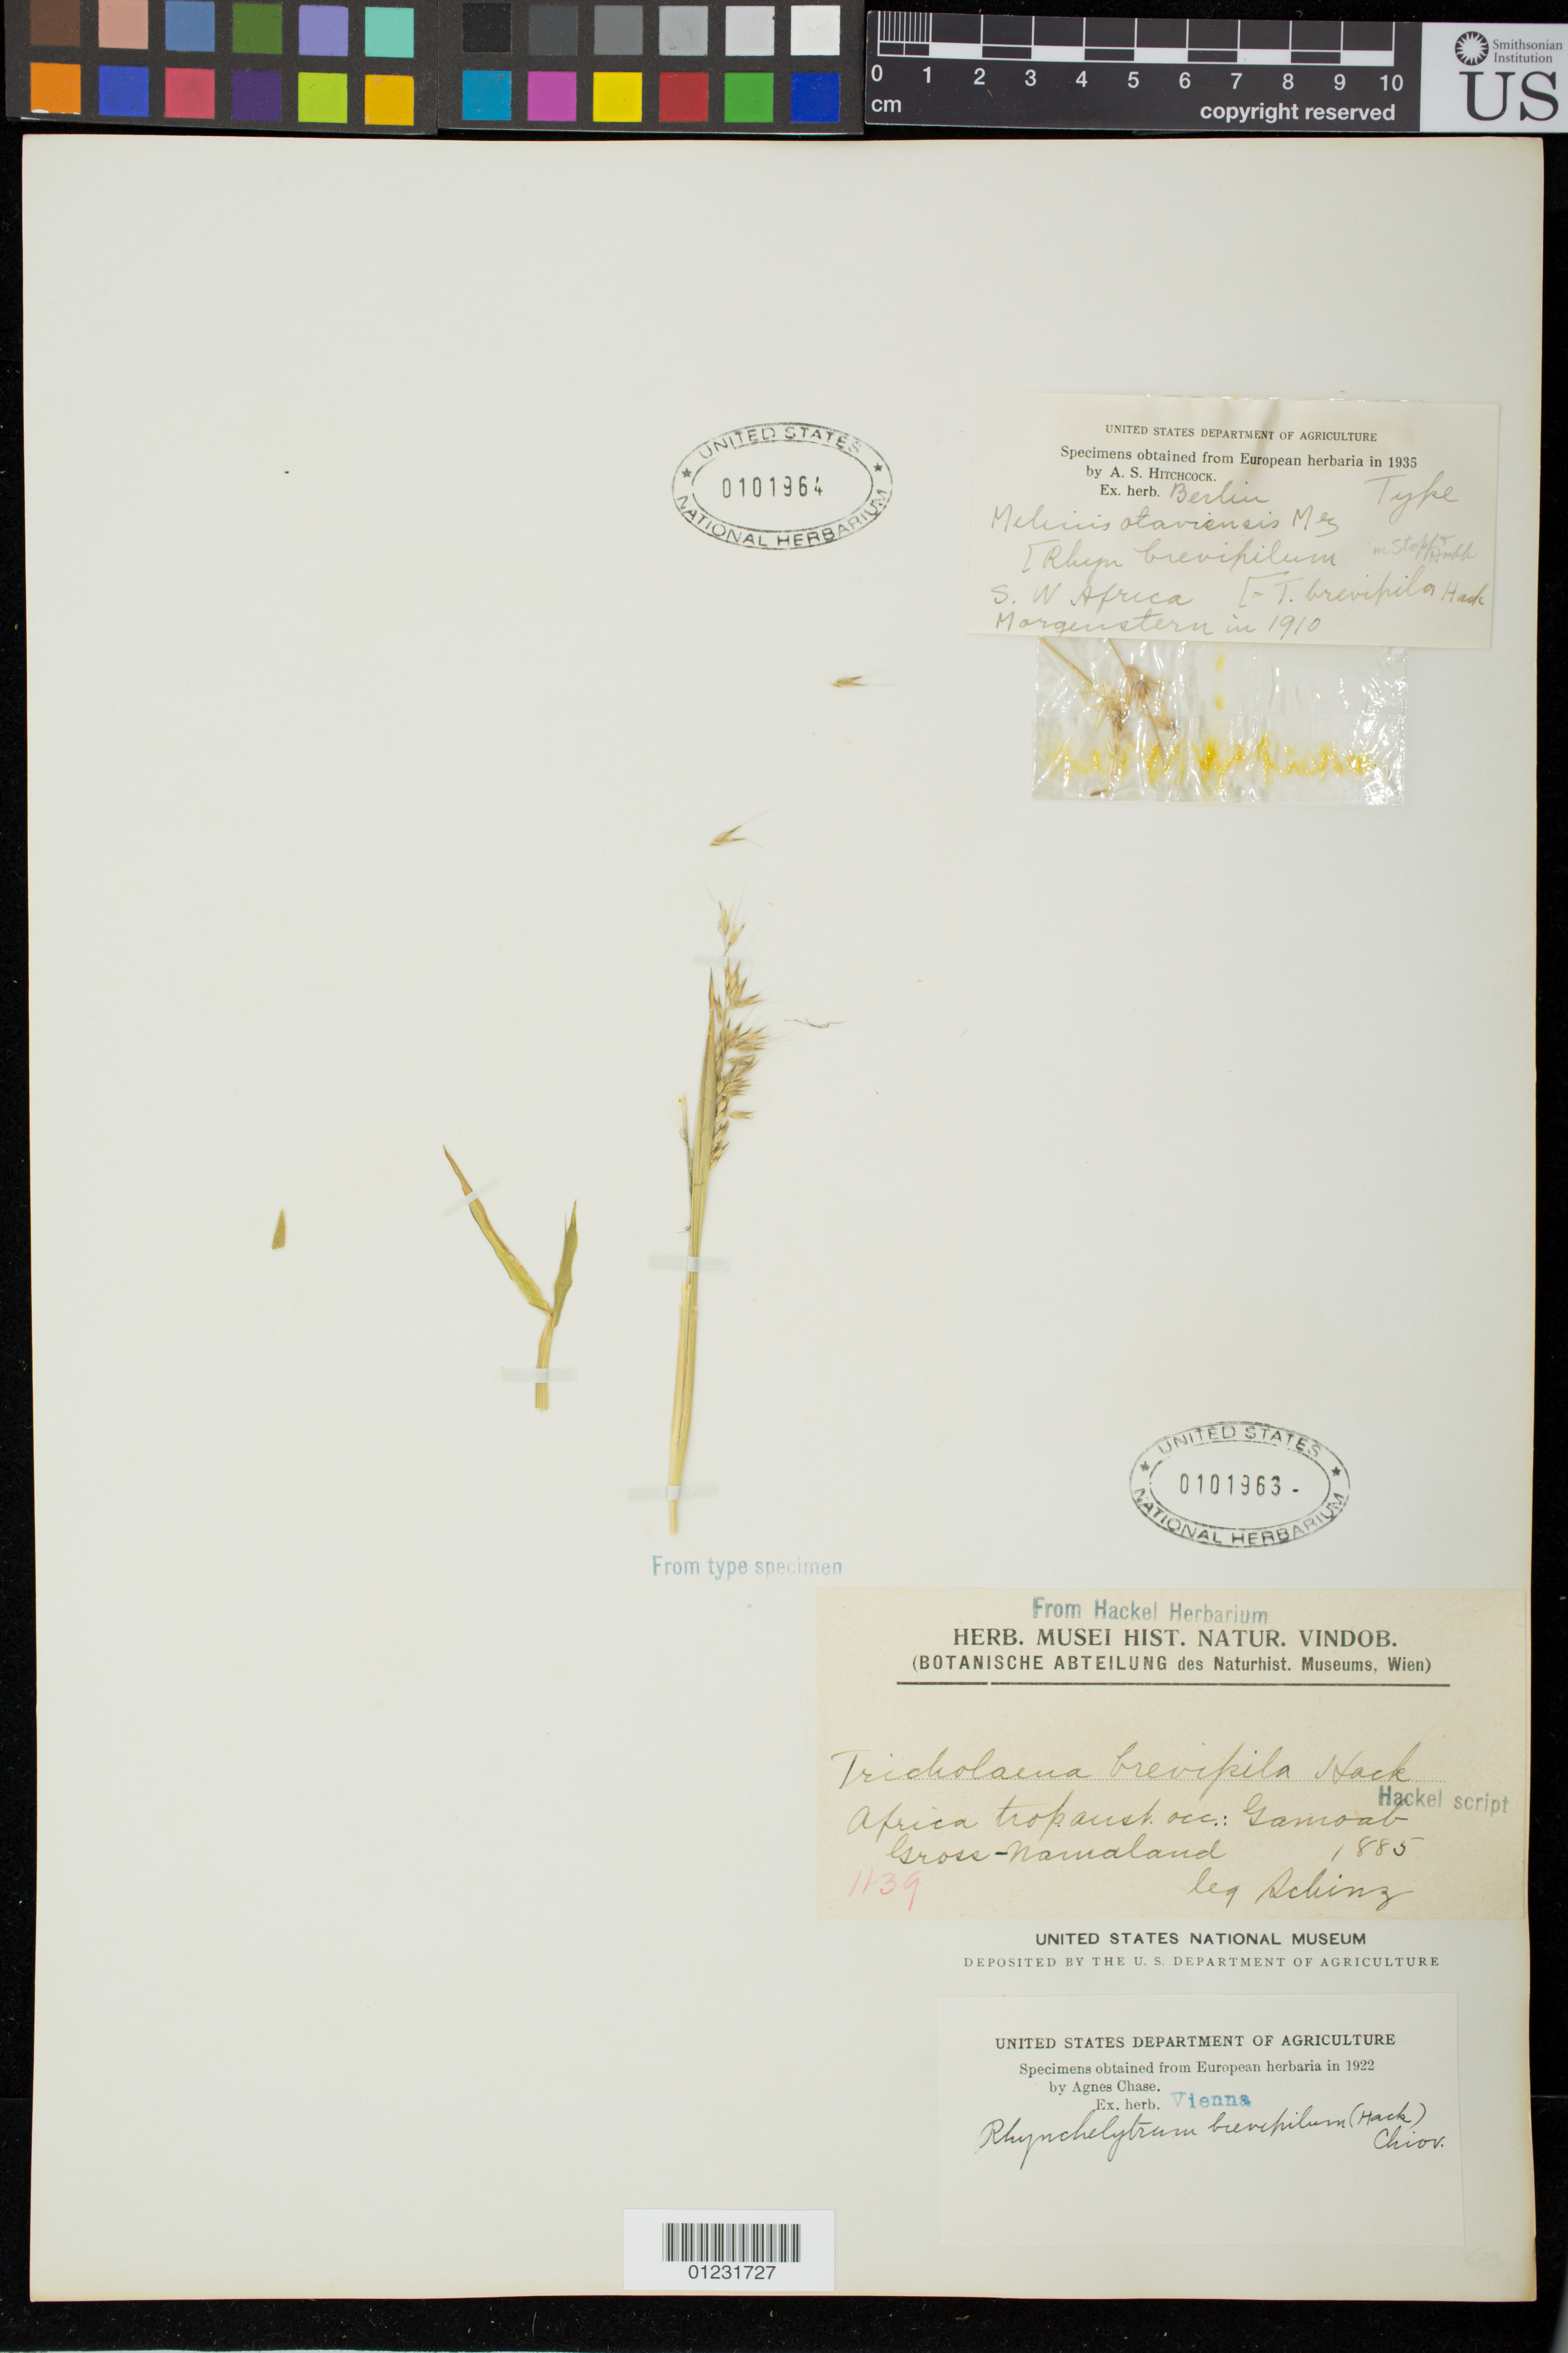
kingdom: Plantae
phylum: Tracheophyta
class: Liliopsida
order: Poales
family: Poaceae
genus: Tricholaena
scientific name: Tricholaena brevipila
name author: Hack.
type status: Isotype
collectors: H. Schinz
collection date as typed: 1885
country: Namibia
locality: Gross- Namaland.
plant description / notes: Fragmentary material of type specimen ex herb. Vienna.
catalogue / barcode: US 101963